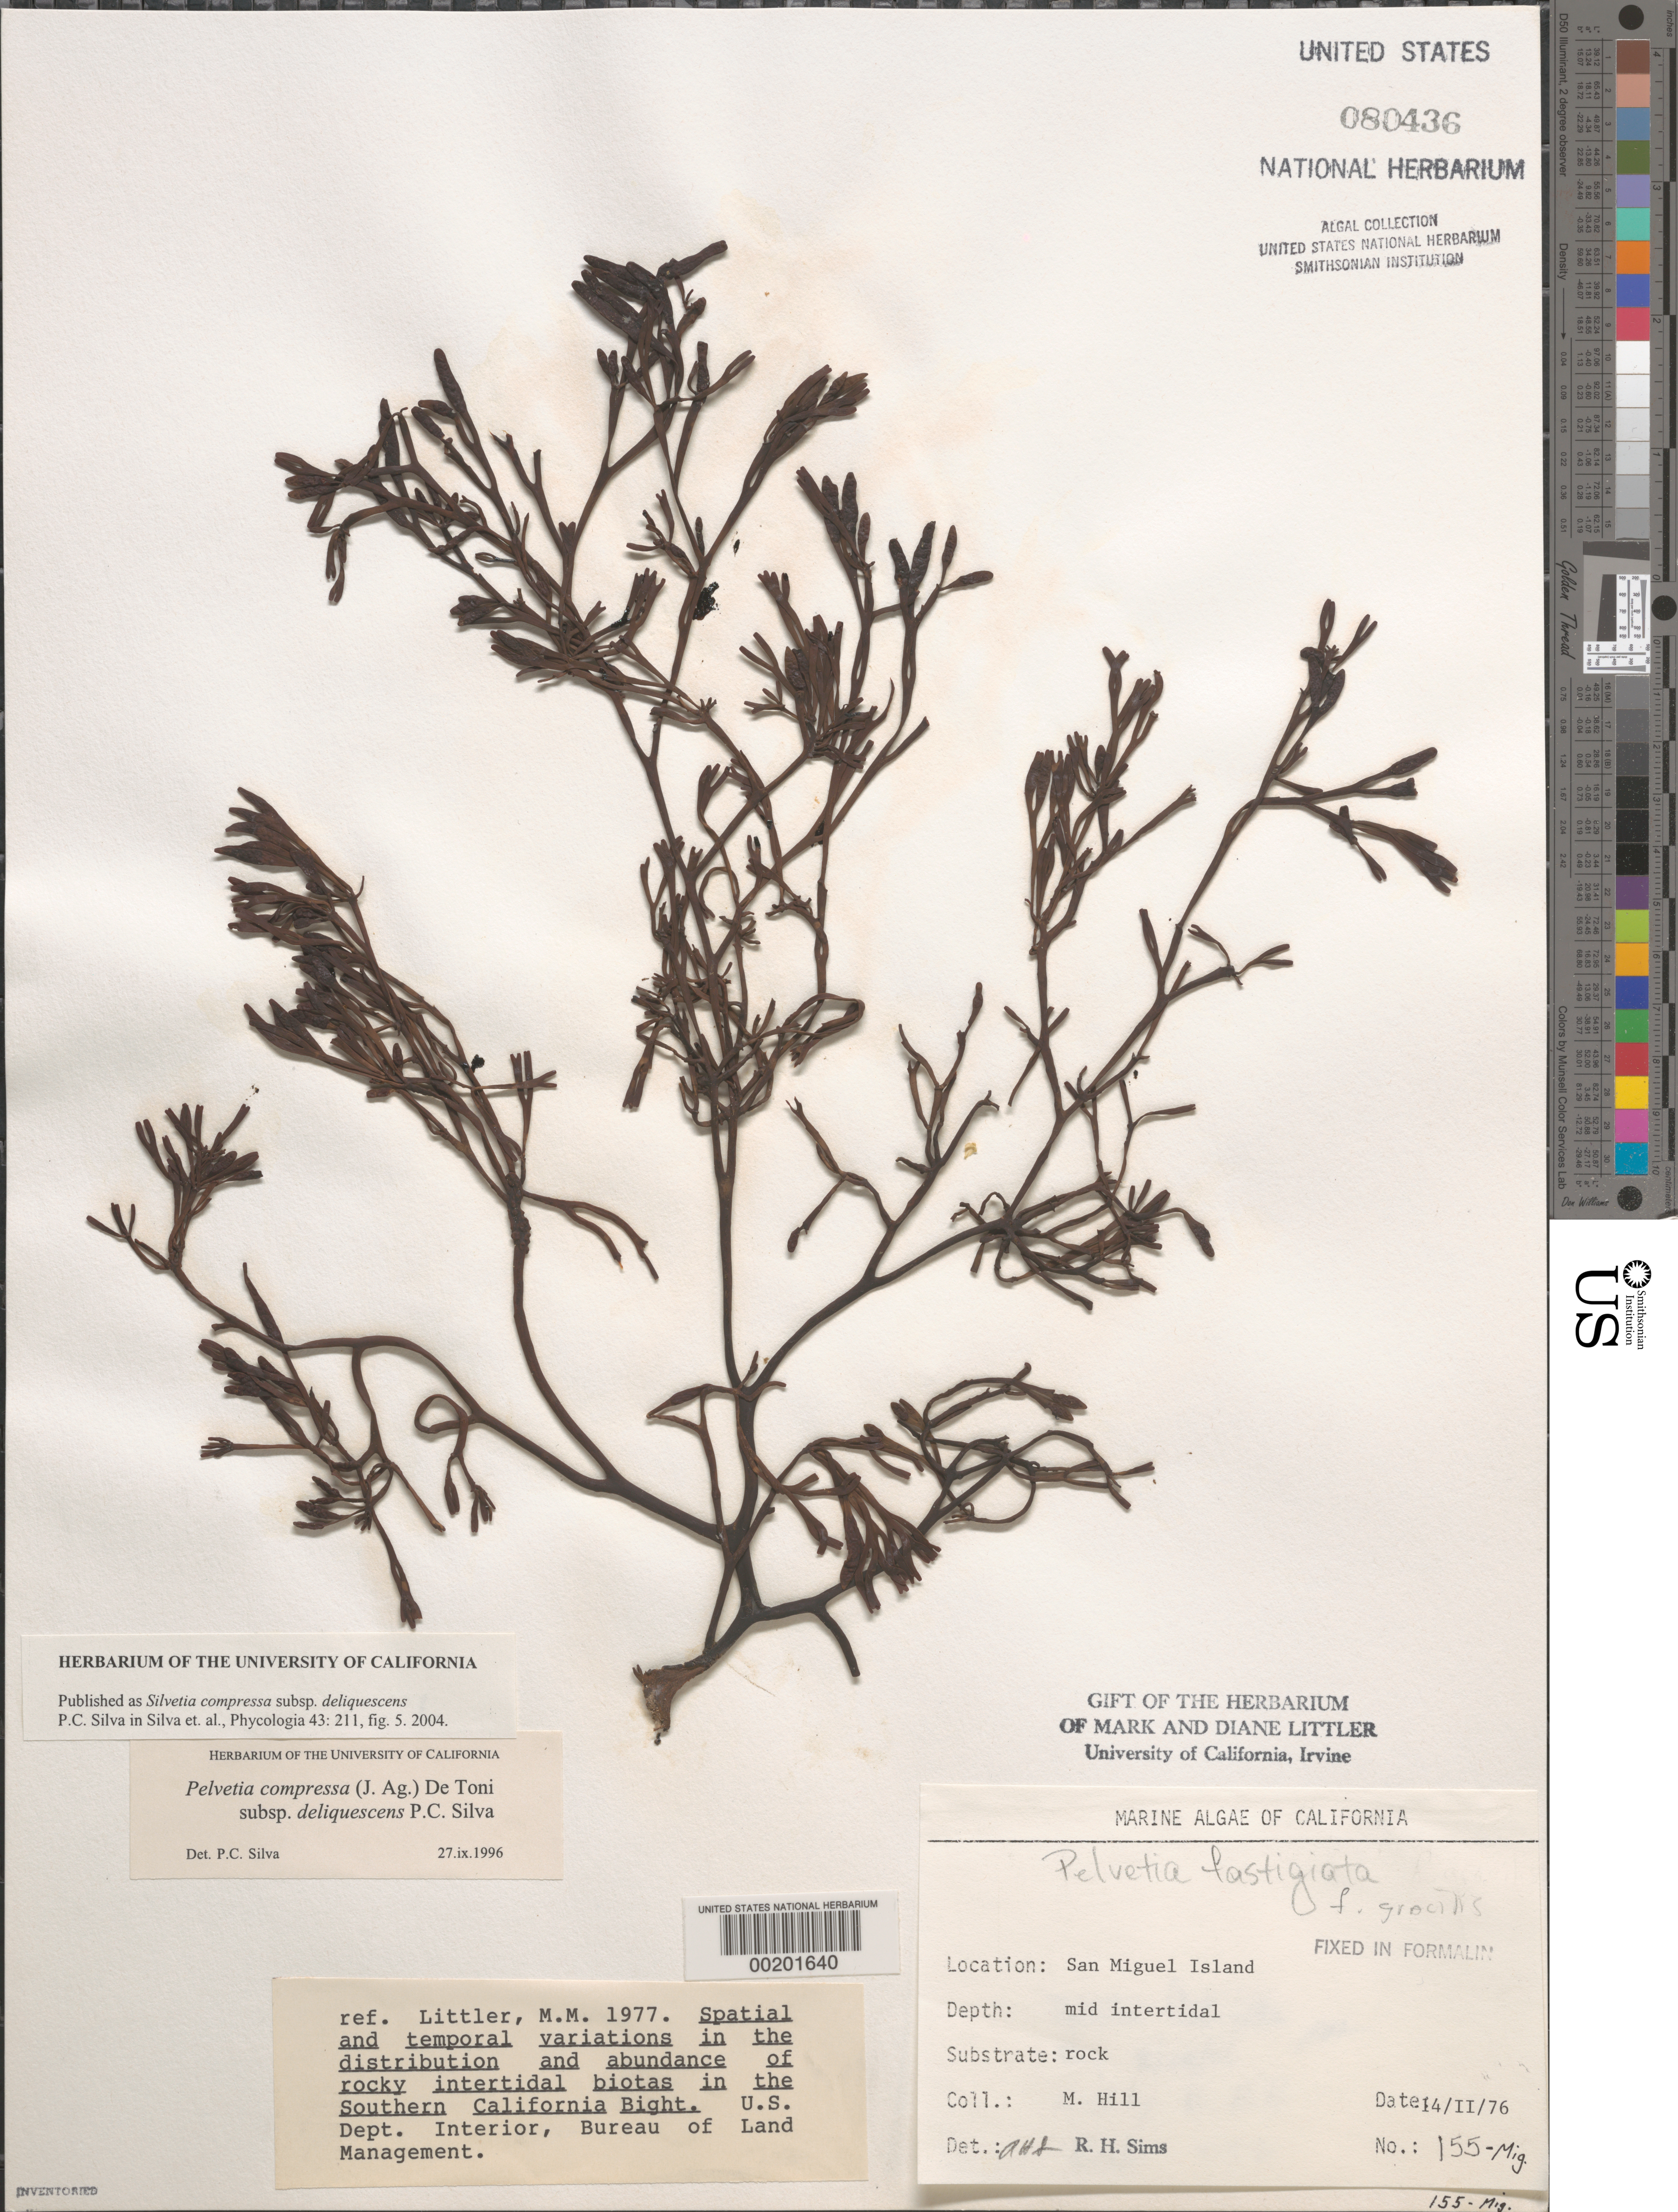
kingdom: Chromista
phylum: Ochrophyta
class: Phaeophyceae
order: Fucales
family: Fucaceae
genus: Silvetia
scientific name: Silvetia compressa subsp. deliquescens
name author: P.C. Silva in P.C. Silva et al.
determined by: Silva, P. C.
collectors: M. Hill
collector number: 155-MIG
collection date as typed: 14 Feb 1976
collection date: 1976-02-14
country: United States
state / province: California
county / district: Santa Barbara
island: San Miguel Island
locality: Cuyler Harbor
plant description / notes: BLM-SOCALBIGHT Rocky Intertidal Survey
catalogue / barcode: US 80436